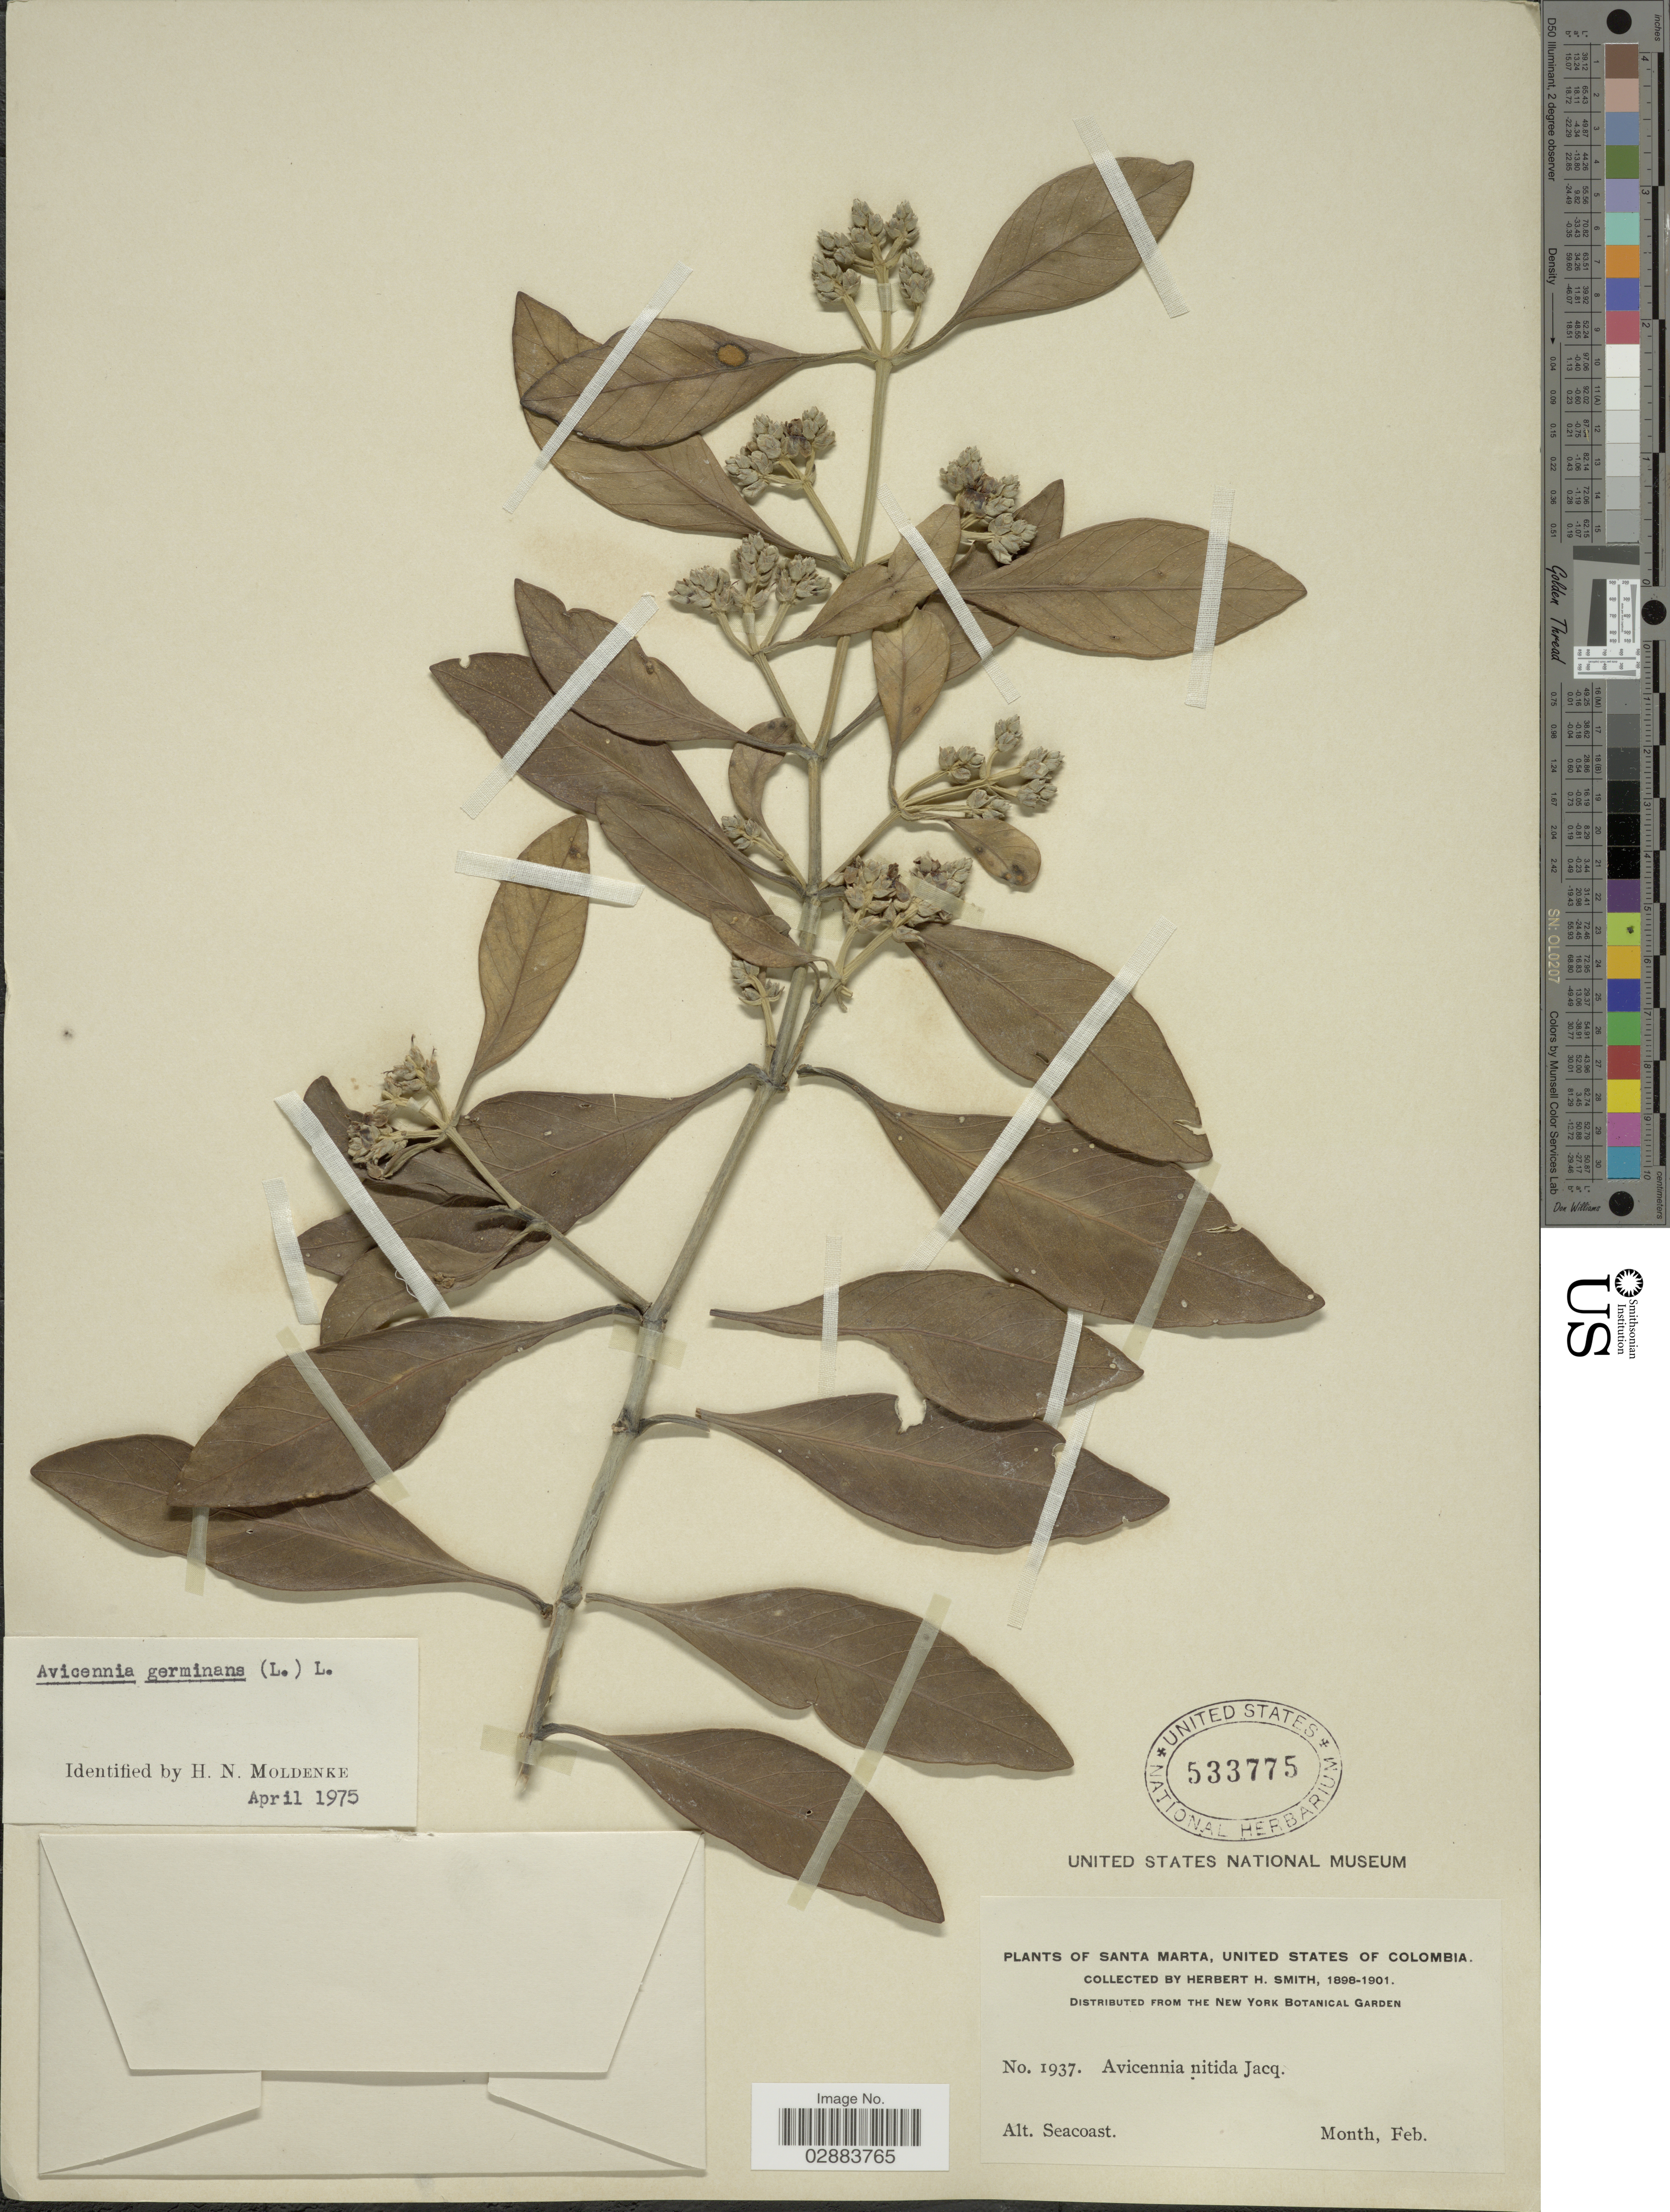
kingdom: Plantae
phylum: Tracheophyta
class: Magnoliopsida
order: Lamiales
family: Acanthaceae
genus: Avicennia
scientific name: Avicennia germinans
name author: (L.) L.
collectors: Herbert H. Smith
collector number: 1937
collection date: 1898-02/1901-02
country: Colombia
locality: Santa Marta, United States of Colombia.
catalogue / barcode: US 533775